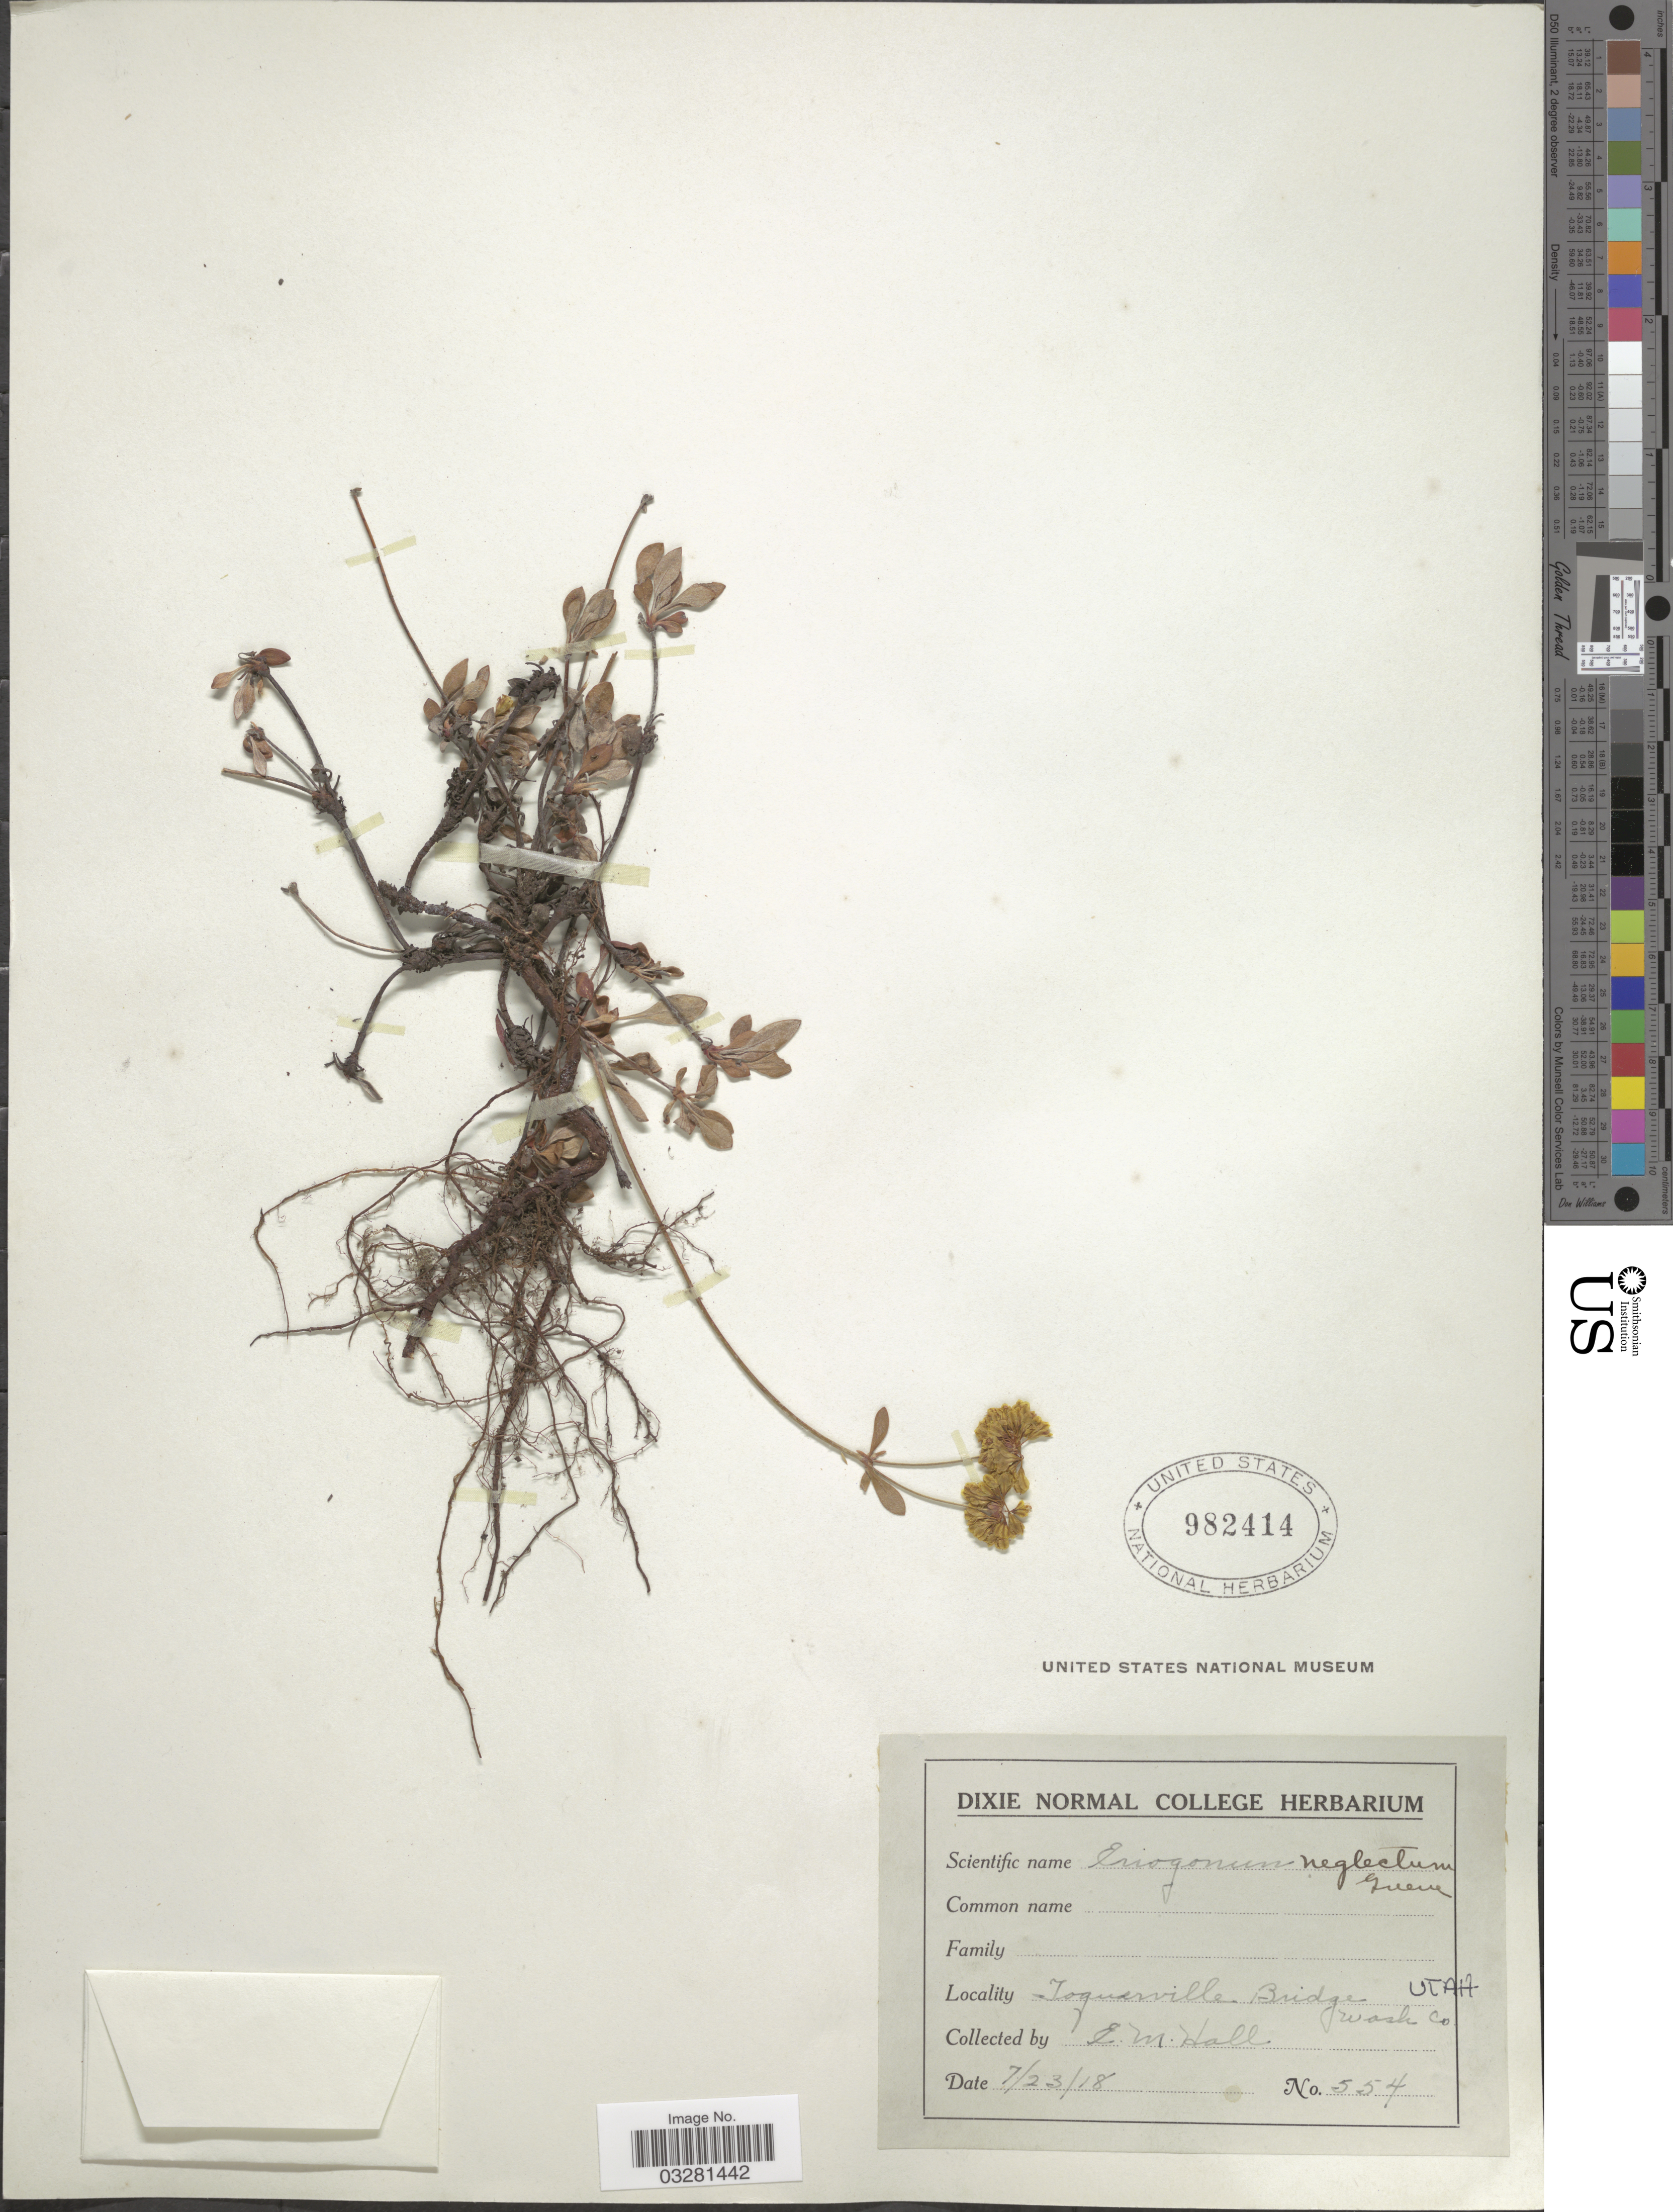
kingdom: Plantae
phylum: Tracheophyta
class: Magnoliopsida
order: Caryophyllales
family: Polygonaceae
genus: Eriogonum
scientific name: Eriogonum umbellatum var. umbellatum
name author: Torr.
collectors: E. Hall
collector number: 554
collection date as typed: Transcribed d/m/y: 23/7/18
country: United States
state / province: Utah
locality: Toquerville Bridge. Wash Co.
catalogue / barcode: US 982414